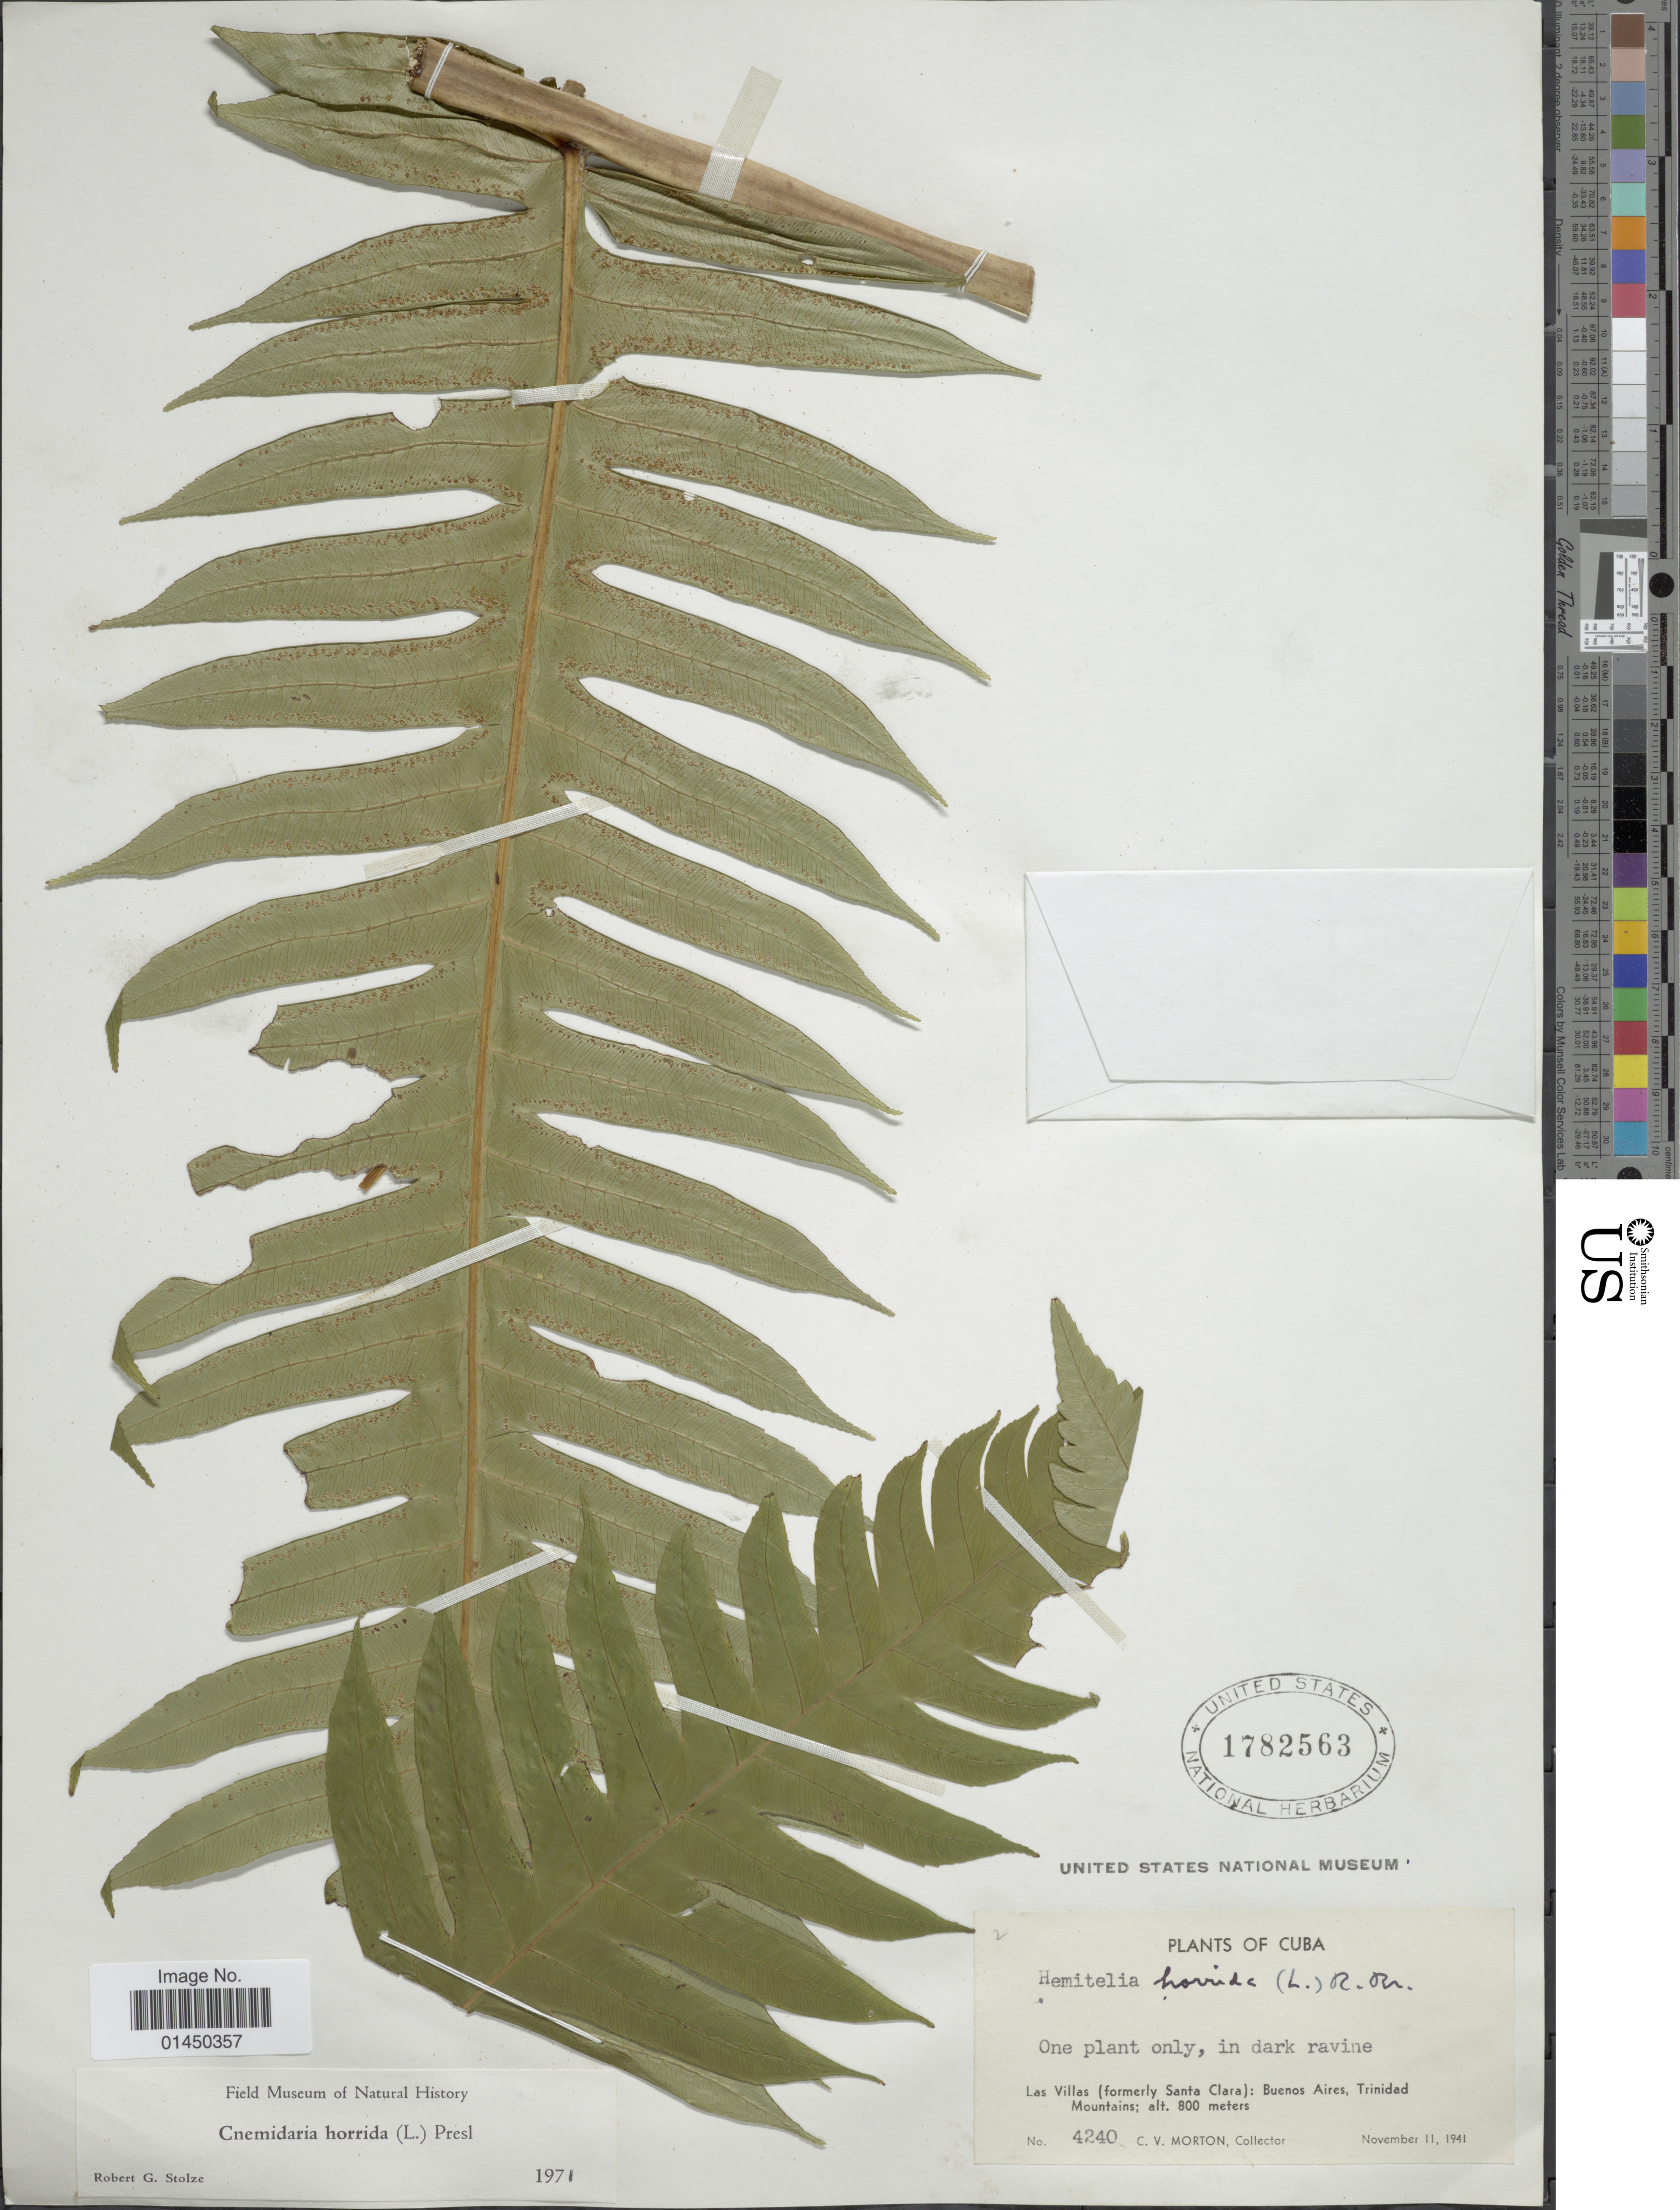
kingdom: Plantae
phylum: Tracheophyta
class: Polypodiopsida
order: Cyatheales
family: Cyatheaceae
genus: Cyathea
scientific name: Cyathea horrida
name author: (L.) Sm.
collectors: C. V. Morton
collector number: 4240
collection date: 1941-11-11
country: Cuba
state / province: Las Villas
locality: (formerly Santa Clara): Buenos Aires, Trinidad Mountains, in dark ravine.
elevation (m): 800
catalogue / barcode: US 1782563